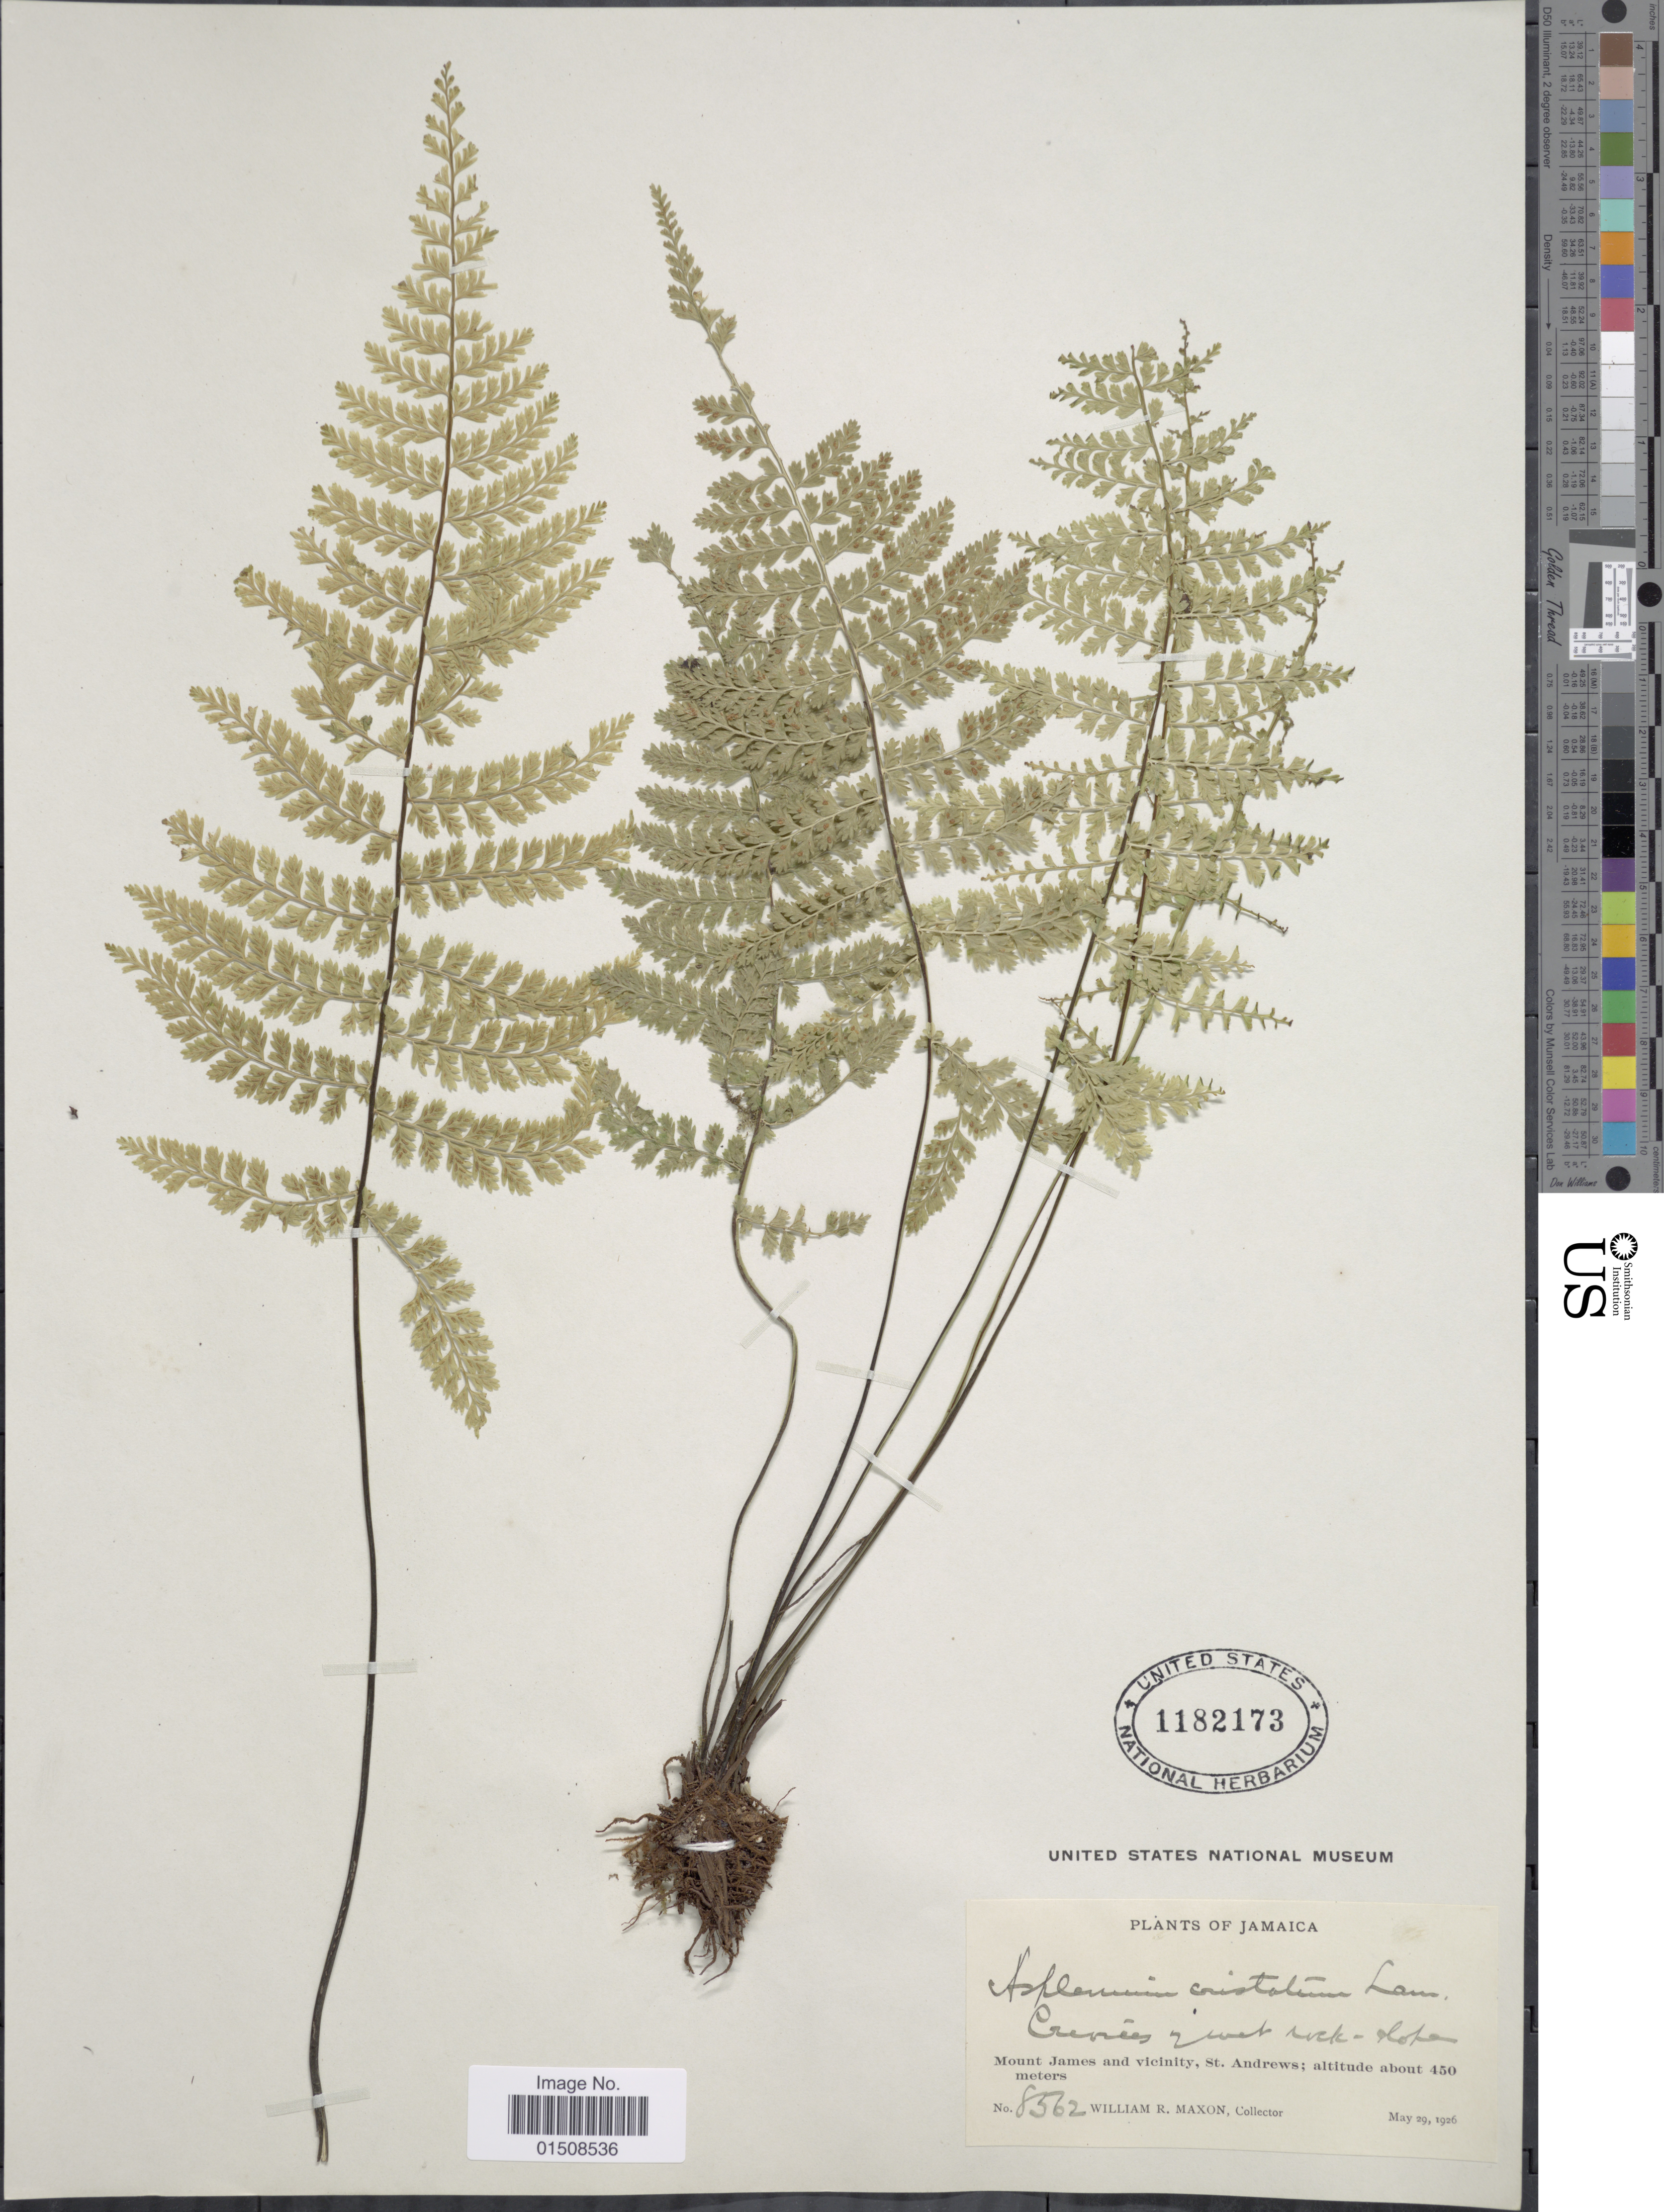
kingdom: Plantae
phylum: Tracheophyta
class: Polypodiopsida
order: Polypodiales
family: Aspleniaceae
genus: Asplenium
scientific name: Asplenium cristatum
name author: Lam.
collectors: W. R. Maxon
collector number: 8562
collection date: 1926-05-29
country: Jamaica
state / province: Saint Andrew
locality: Mount James and vicinity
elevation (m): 450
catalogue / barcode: US 1182173